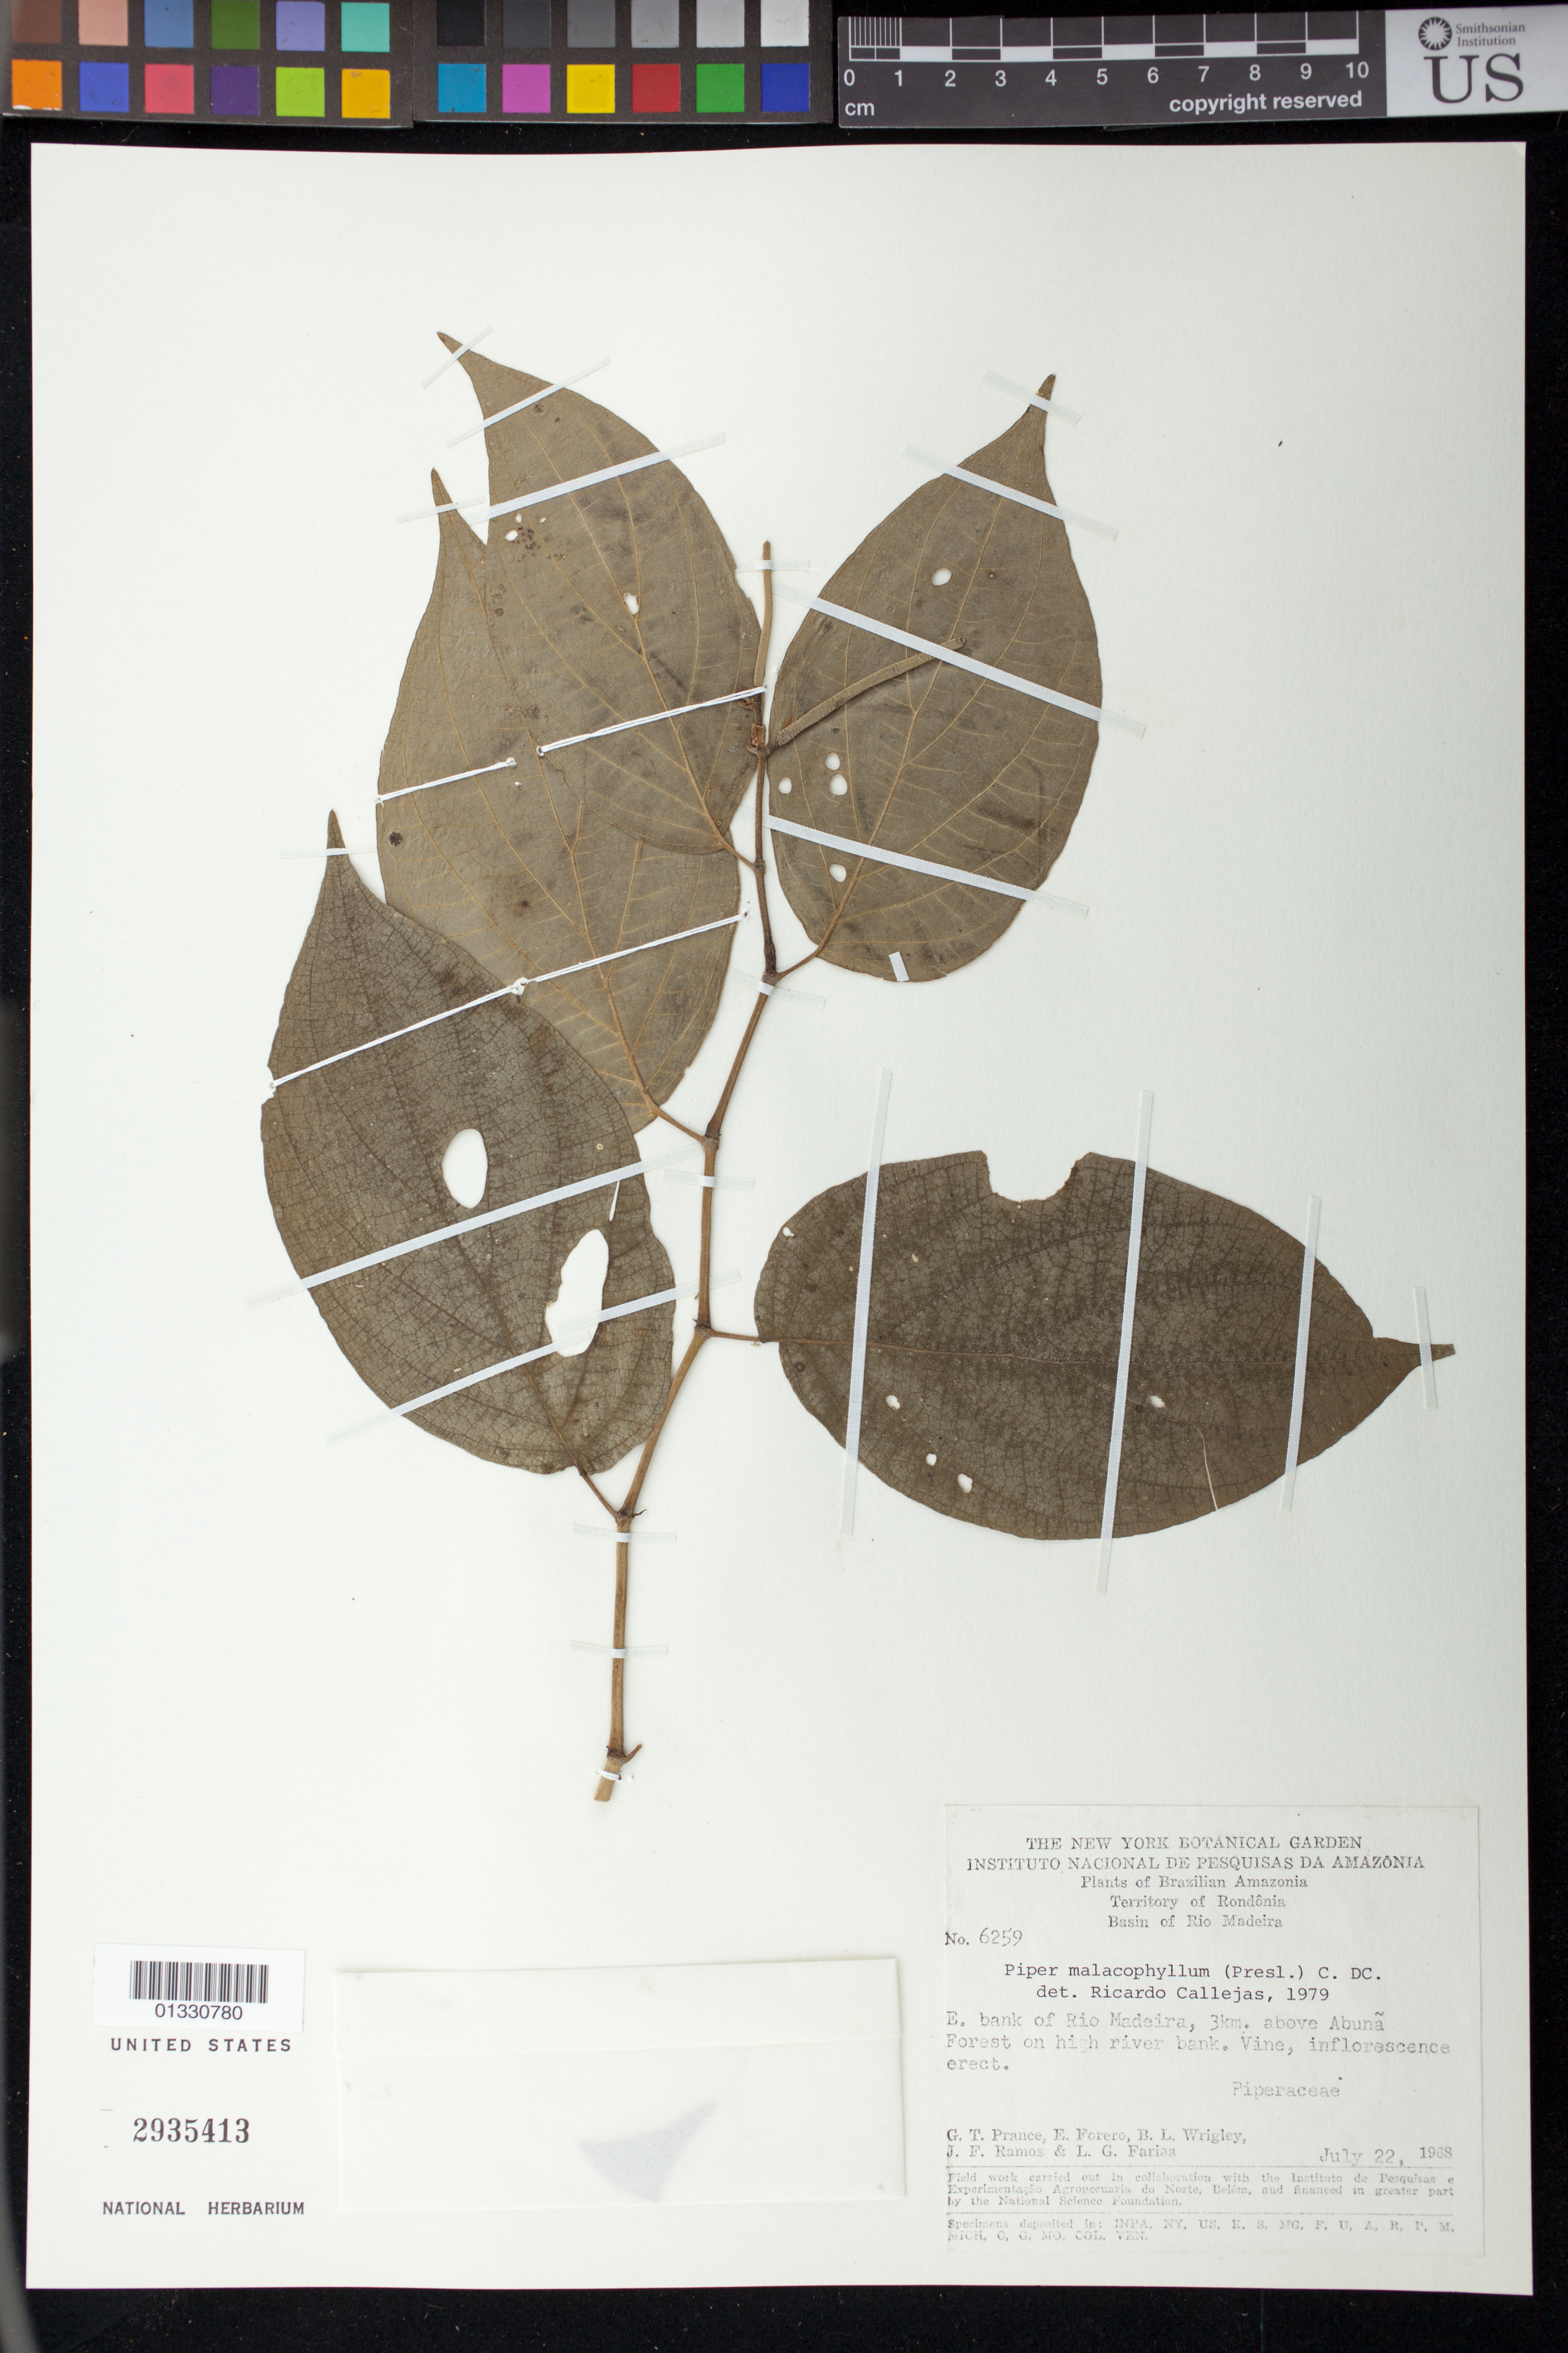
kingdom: Plantae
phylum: Tracheophyta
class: Magnoliopsida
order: Piperales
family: Piperaceae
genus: Piper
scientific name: Piper malacophyllum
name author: (C. Presl) C. DC.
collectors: G. T. Prance, E. Forero, B. L. Wrigley, J. F. Ramos & L. G. Farias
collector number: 6259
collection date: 1968-07-22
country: Brazil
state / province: Rondônia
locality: E. bank of Rio Madeira, 3 km above Abunã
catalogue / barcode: US 2935413